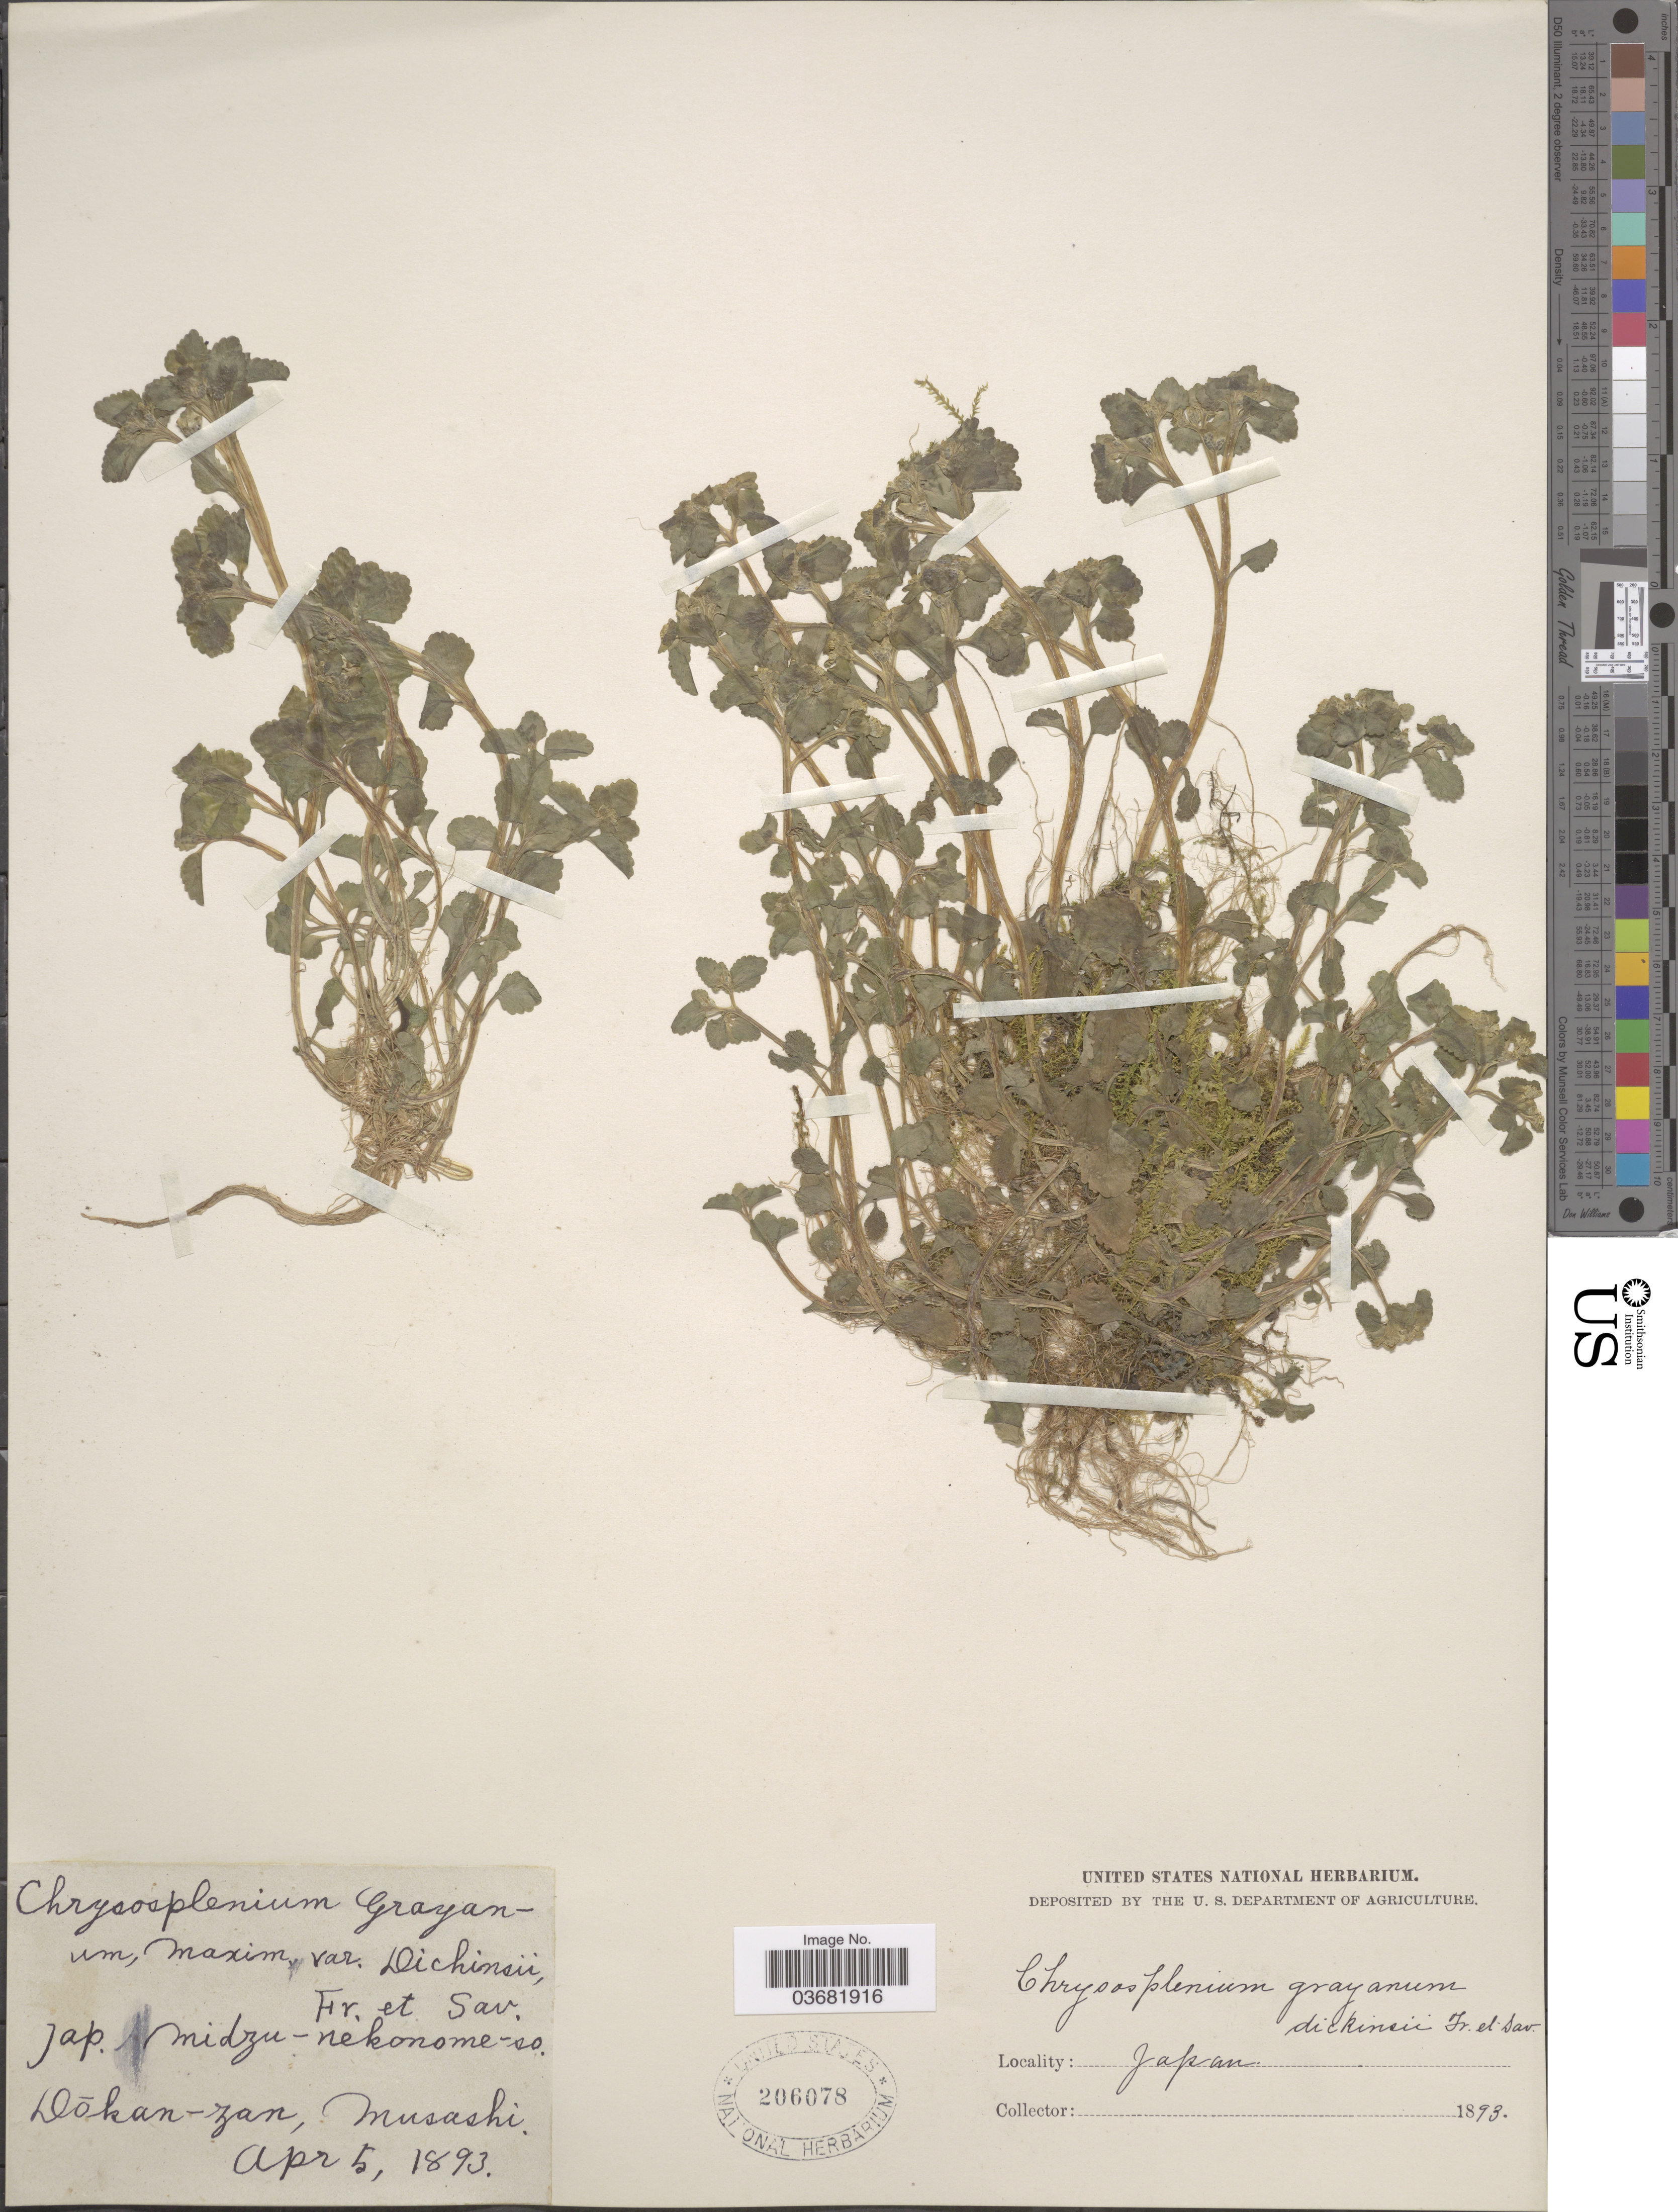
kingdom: Plantae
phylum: Tracheophyta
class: Magnoliopsida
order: Saxifragales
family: Saxifragaceae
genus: Chrysosplenium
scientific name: Chrysosplenium grayanum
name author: Maxim.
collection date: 1893-04-05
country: Japan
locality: Dōkan-zan, Musashi.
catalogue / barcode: US 206078